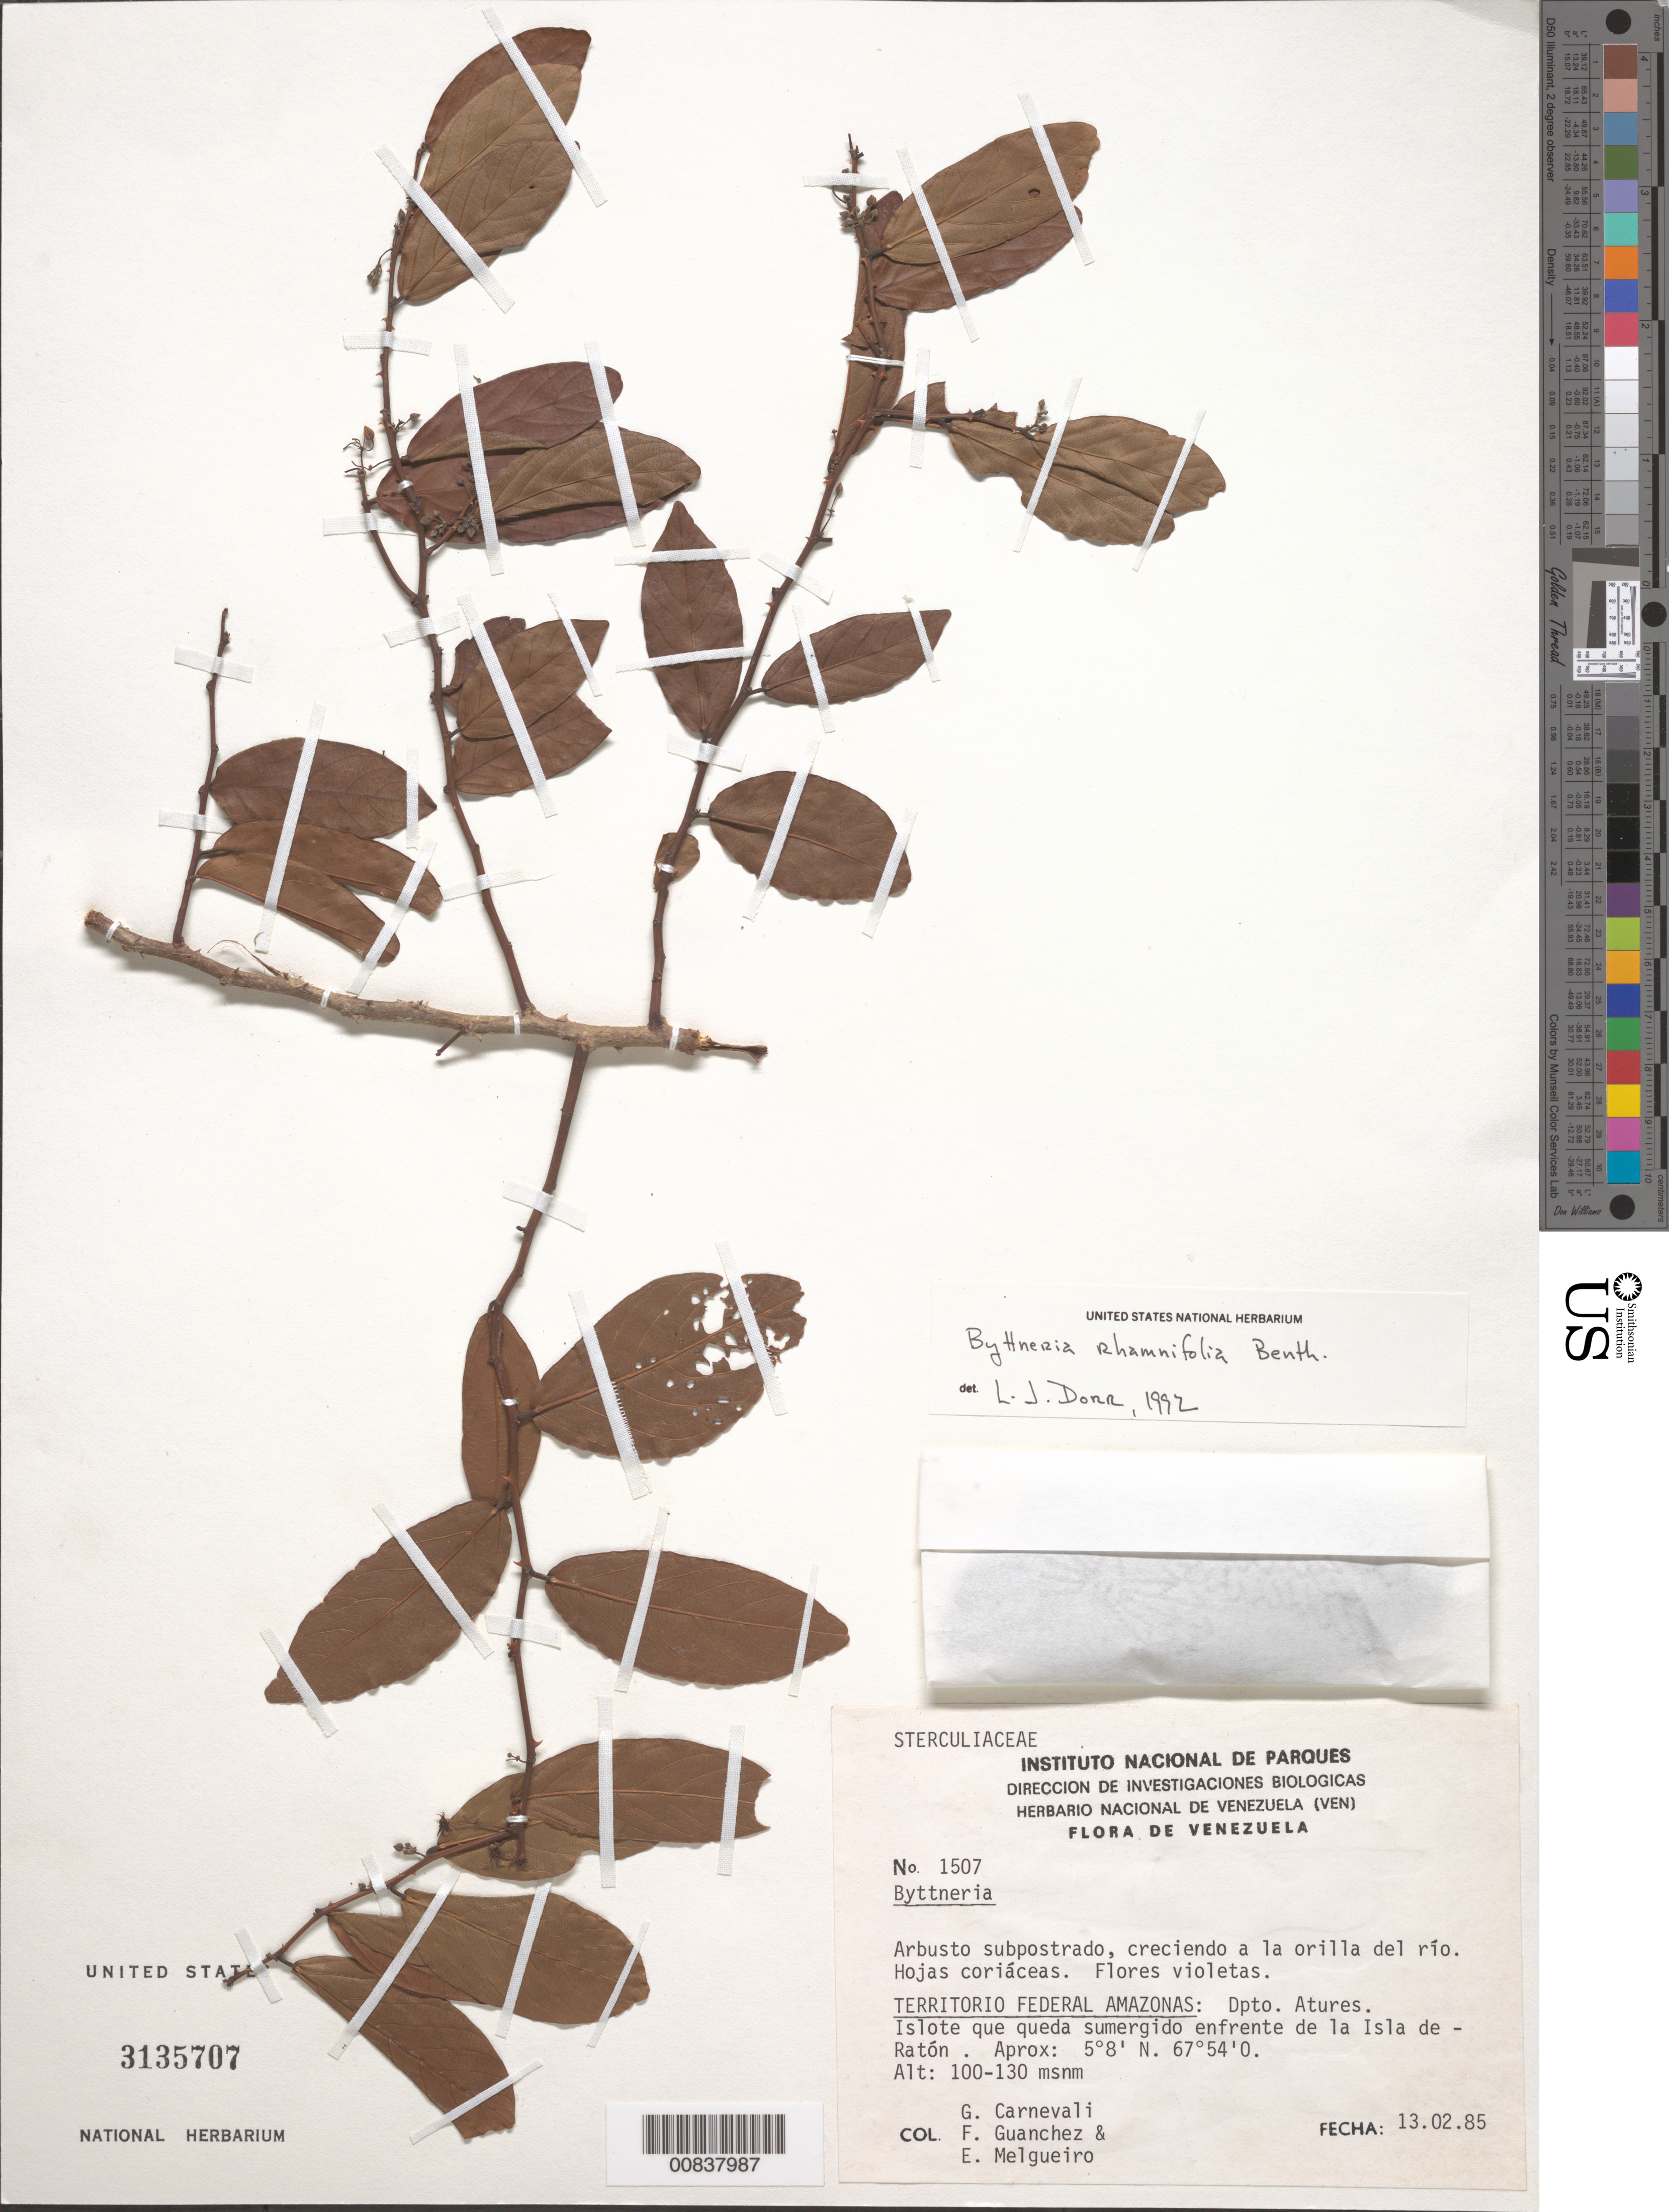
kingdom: Plantae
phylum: Tracheophyta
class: Magnoliopsida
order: Malvales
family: Malvaceae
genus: Byttneria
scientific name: Byttneria rhamnifolia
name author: Benth.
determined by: Cristóbal, C. L.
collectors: G. Carnevali, F. Guánchez M. & E. Melgueiro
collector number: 1507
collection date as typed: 13-Feb-85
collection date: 1985-02-13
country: Venezuela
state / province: Amazonas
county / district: Atures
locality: Isla Ratón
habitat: Isolte que queda sumergido; creciendo en la orilla del rio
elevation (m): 100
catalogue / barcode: US 3135707